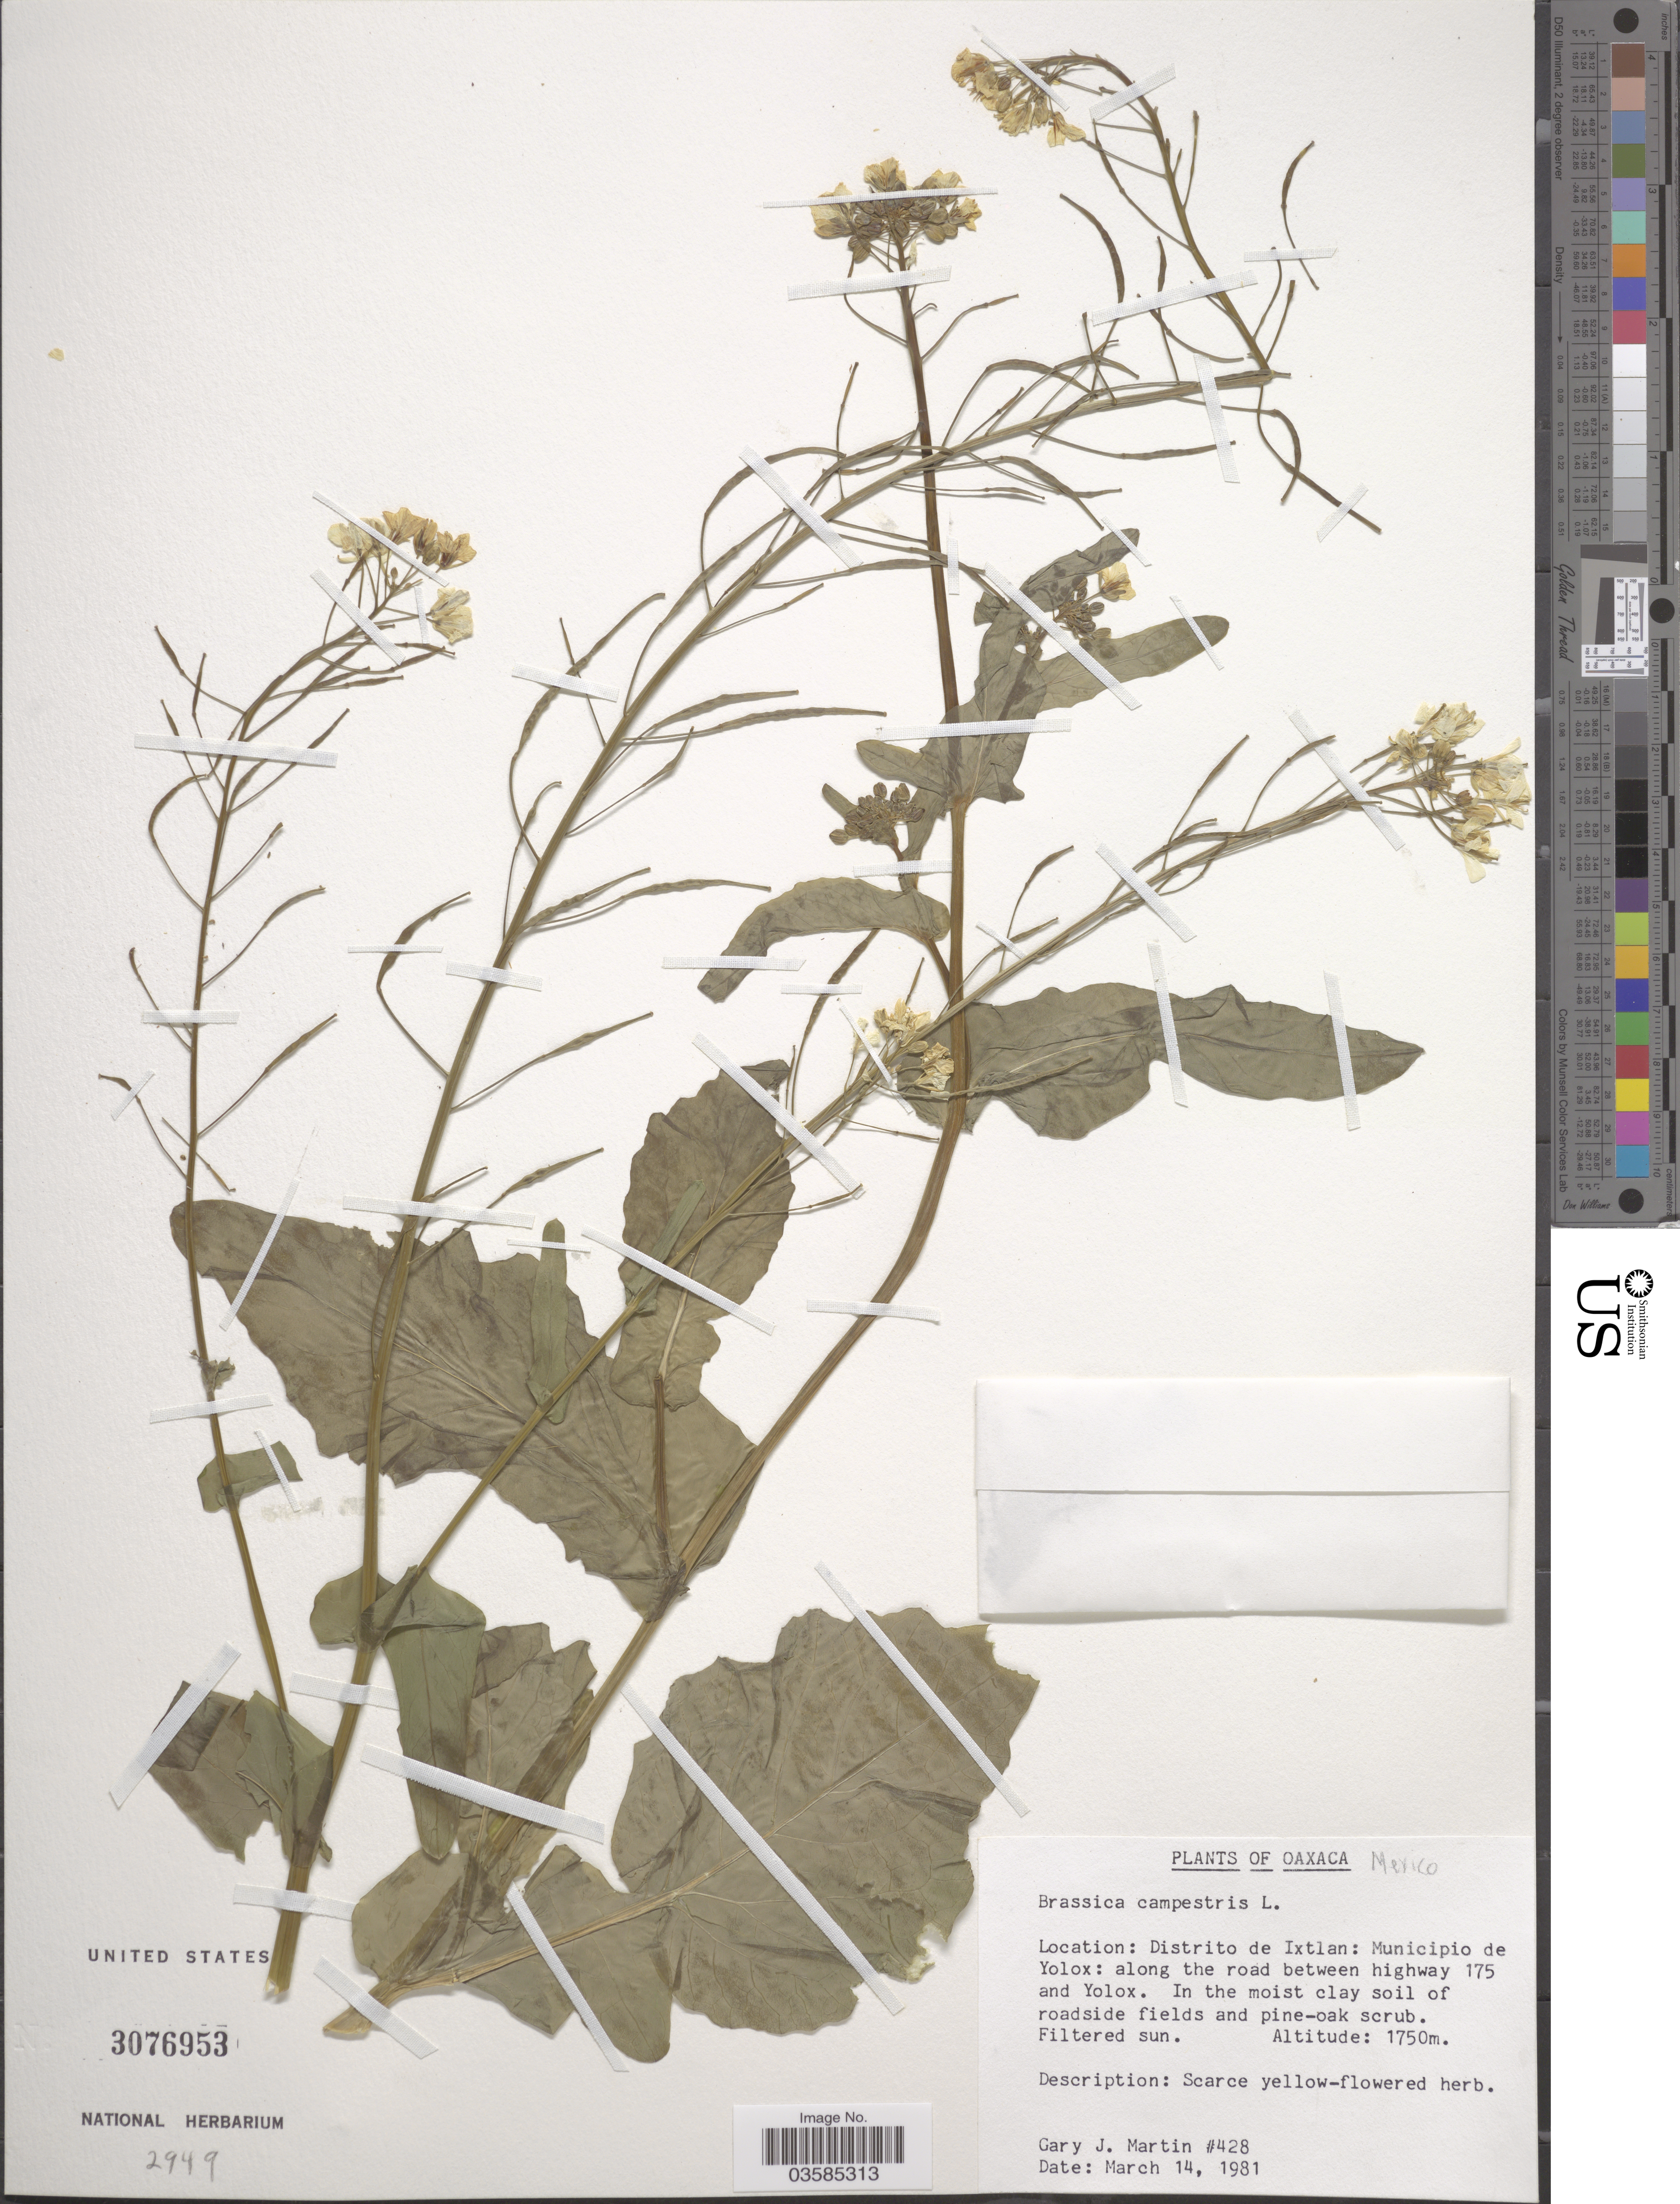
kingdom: Plantae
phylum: Tracheophyta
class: Magnoliopsida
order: Brassicales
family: Brassicaceae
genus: Brassica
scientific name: Brassica campestris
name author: L.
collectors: G. J. Martin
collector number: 428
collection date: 1981-03-14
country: Mexico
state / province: Oaxaca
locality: Distrito de Ixtlan: Municipio de Yolox: along the road between highway 175 and Yolox.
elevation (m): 1750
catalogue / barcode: US 3076953